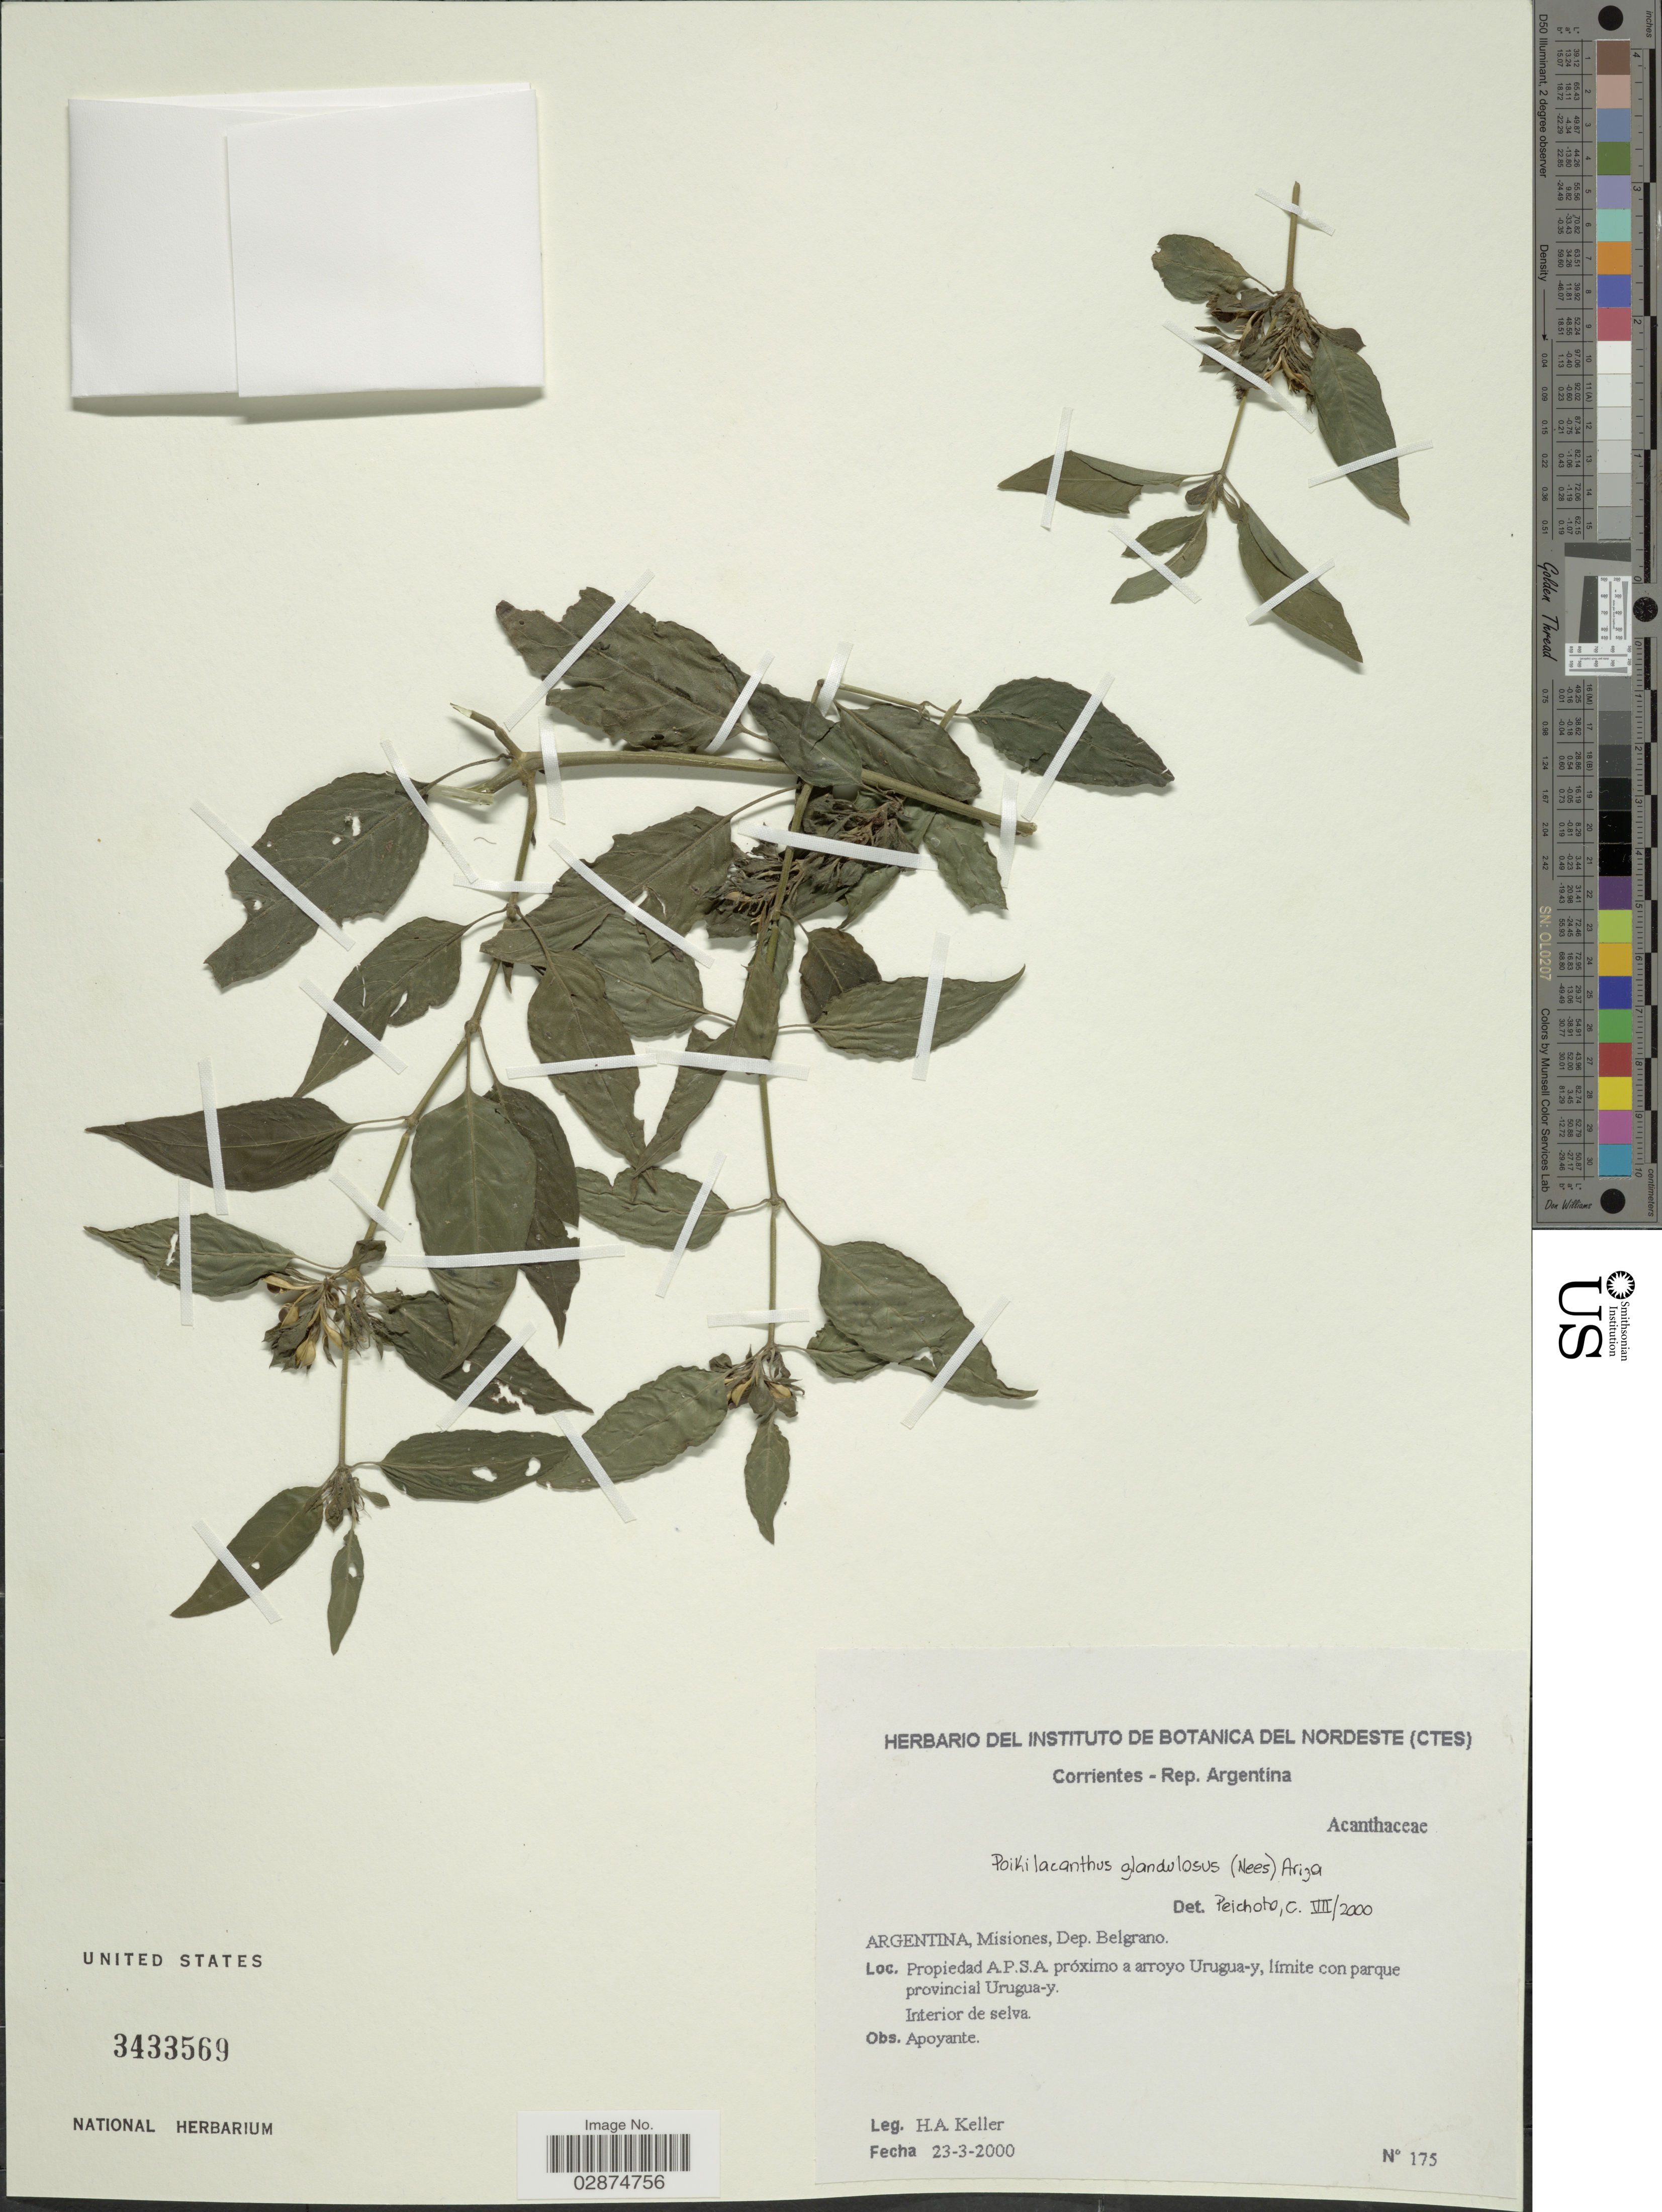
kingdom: Plantae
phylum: Tracheophyta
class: Magnoliopsida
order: Lamiales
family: Acanthaceae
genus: Poikilacanthus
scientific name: Poikilacanthus glandulosus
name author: (Nees) Ariza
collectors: H. Keller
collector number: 175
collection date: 2000-03-23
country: Argentina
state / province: Misiones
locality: Dep. Belgrano. Propiedad A.P.S.A. próximo a arroyo Urugua-y, límite con parque provincial Urugua-y.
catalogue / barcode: US 3433569